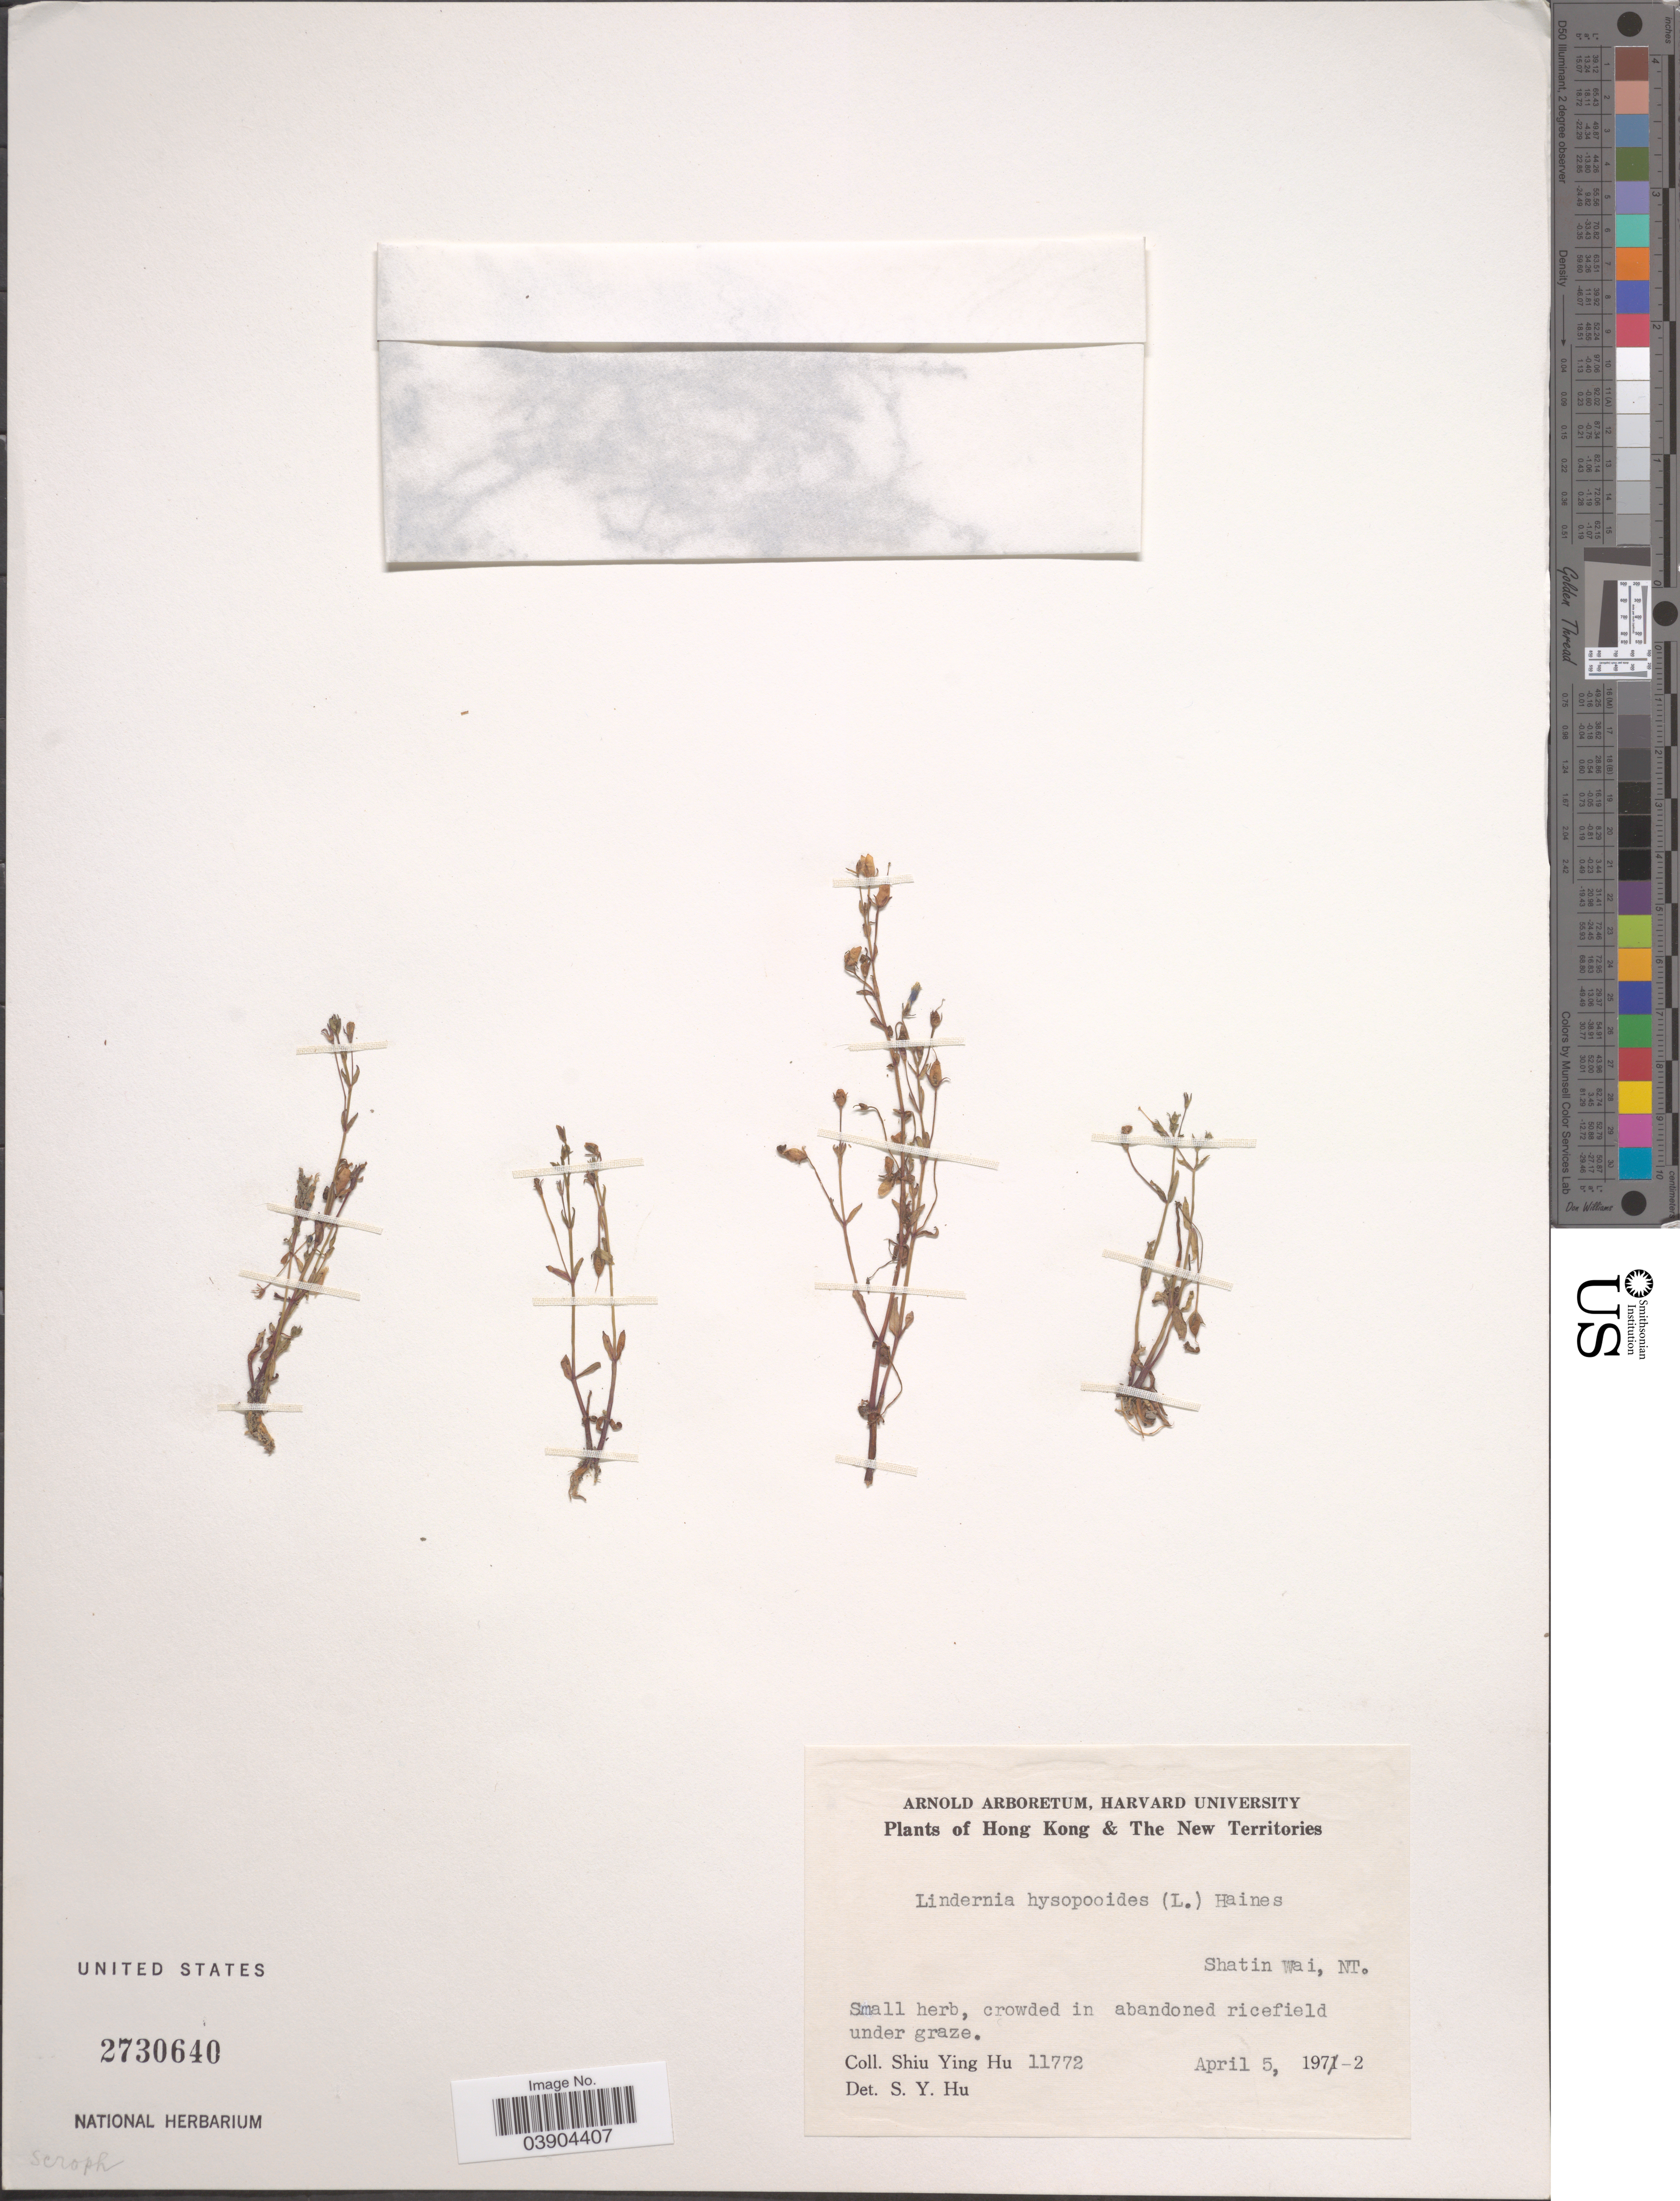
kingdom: Plantae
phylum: Tracheophyta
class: Magnoliopsida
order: Lamiales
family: Linderniaceae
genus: Lindernia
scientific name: Lindernia hyssopioides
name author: (L.) Haines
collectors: S. Y. Hu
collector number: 11772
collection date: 1972-04-05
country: China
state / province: Hong Kong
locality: Hong Kong & The New Territories. Shatin Wai, NT.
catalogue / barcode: US 2730640